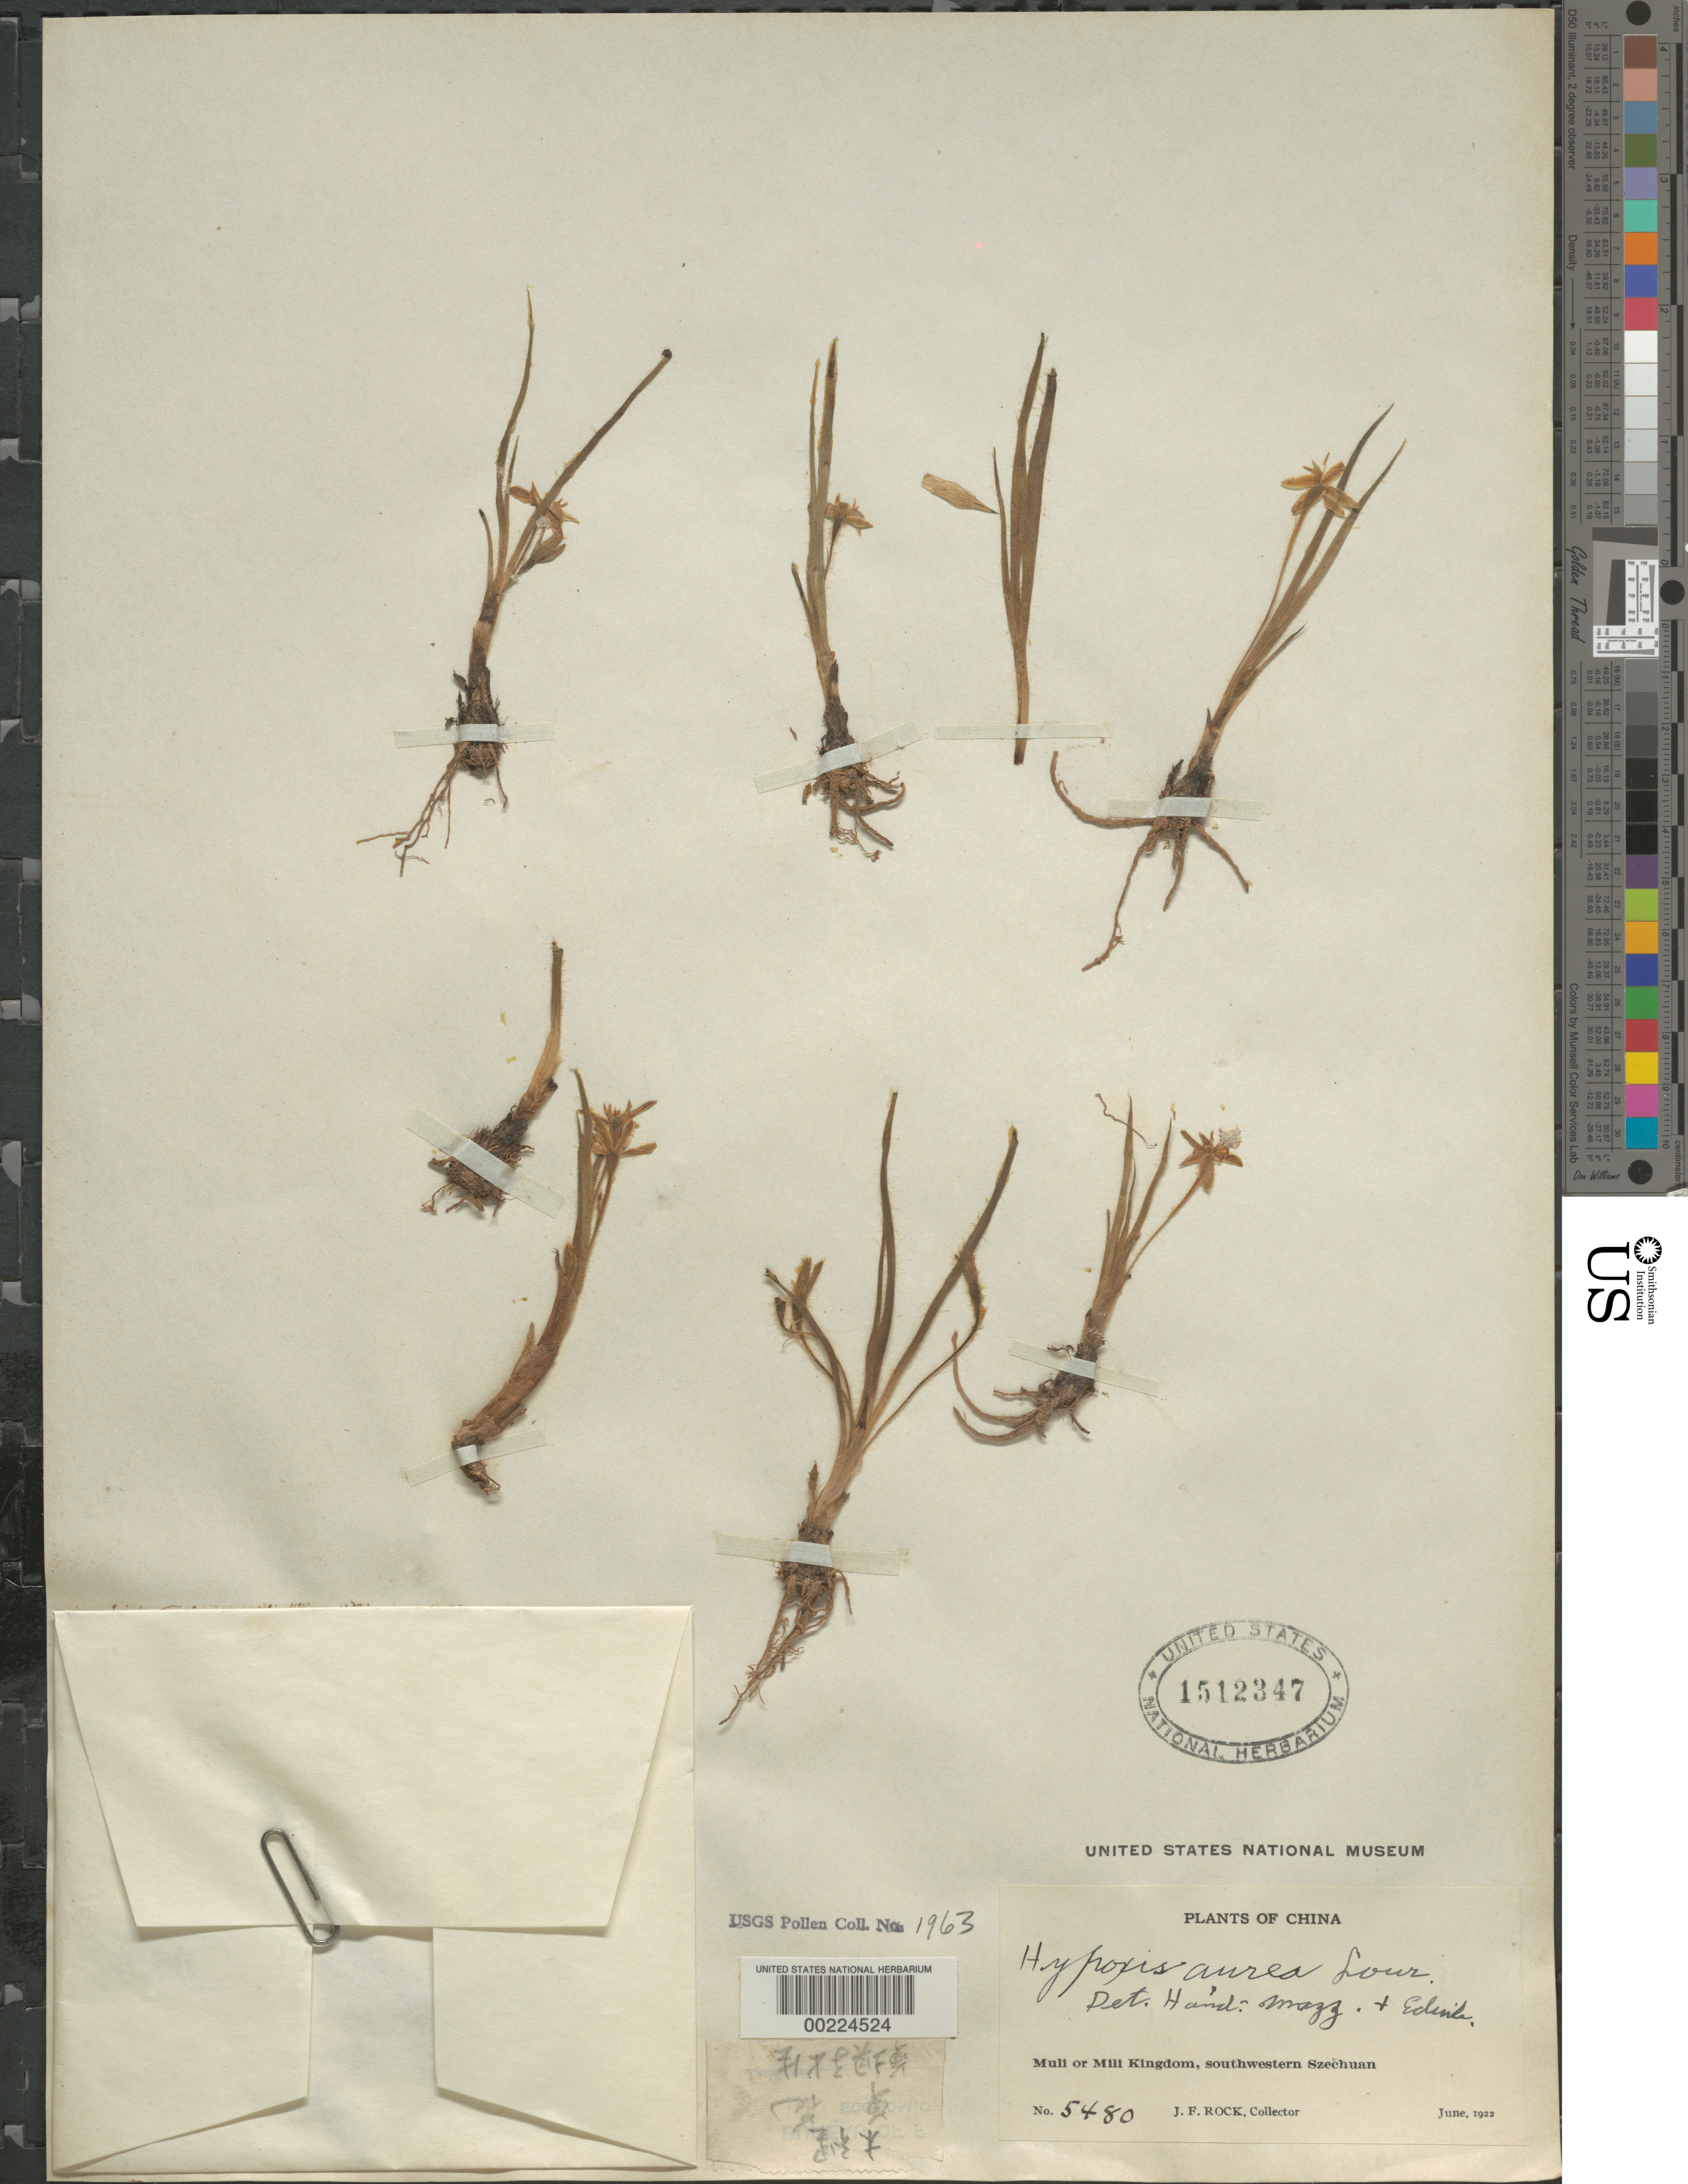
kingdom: Plantae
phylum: Tracheophyta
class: Liliopsida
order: Asparagales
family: Hypoxidaceae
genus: Hypoxis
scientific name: Hypoxis aurea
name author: Lour.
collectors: J. F. Rock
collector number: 5480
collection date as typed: Jun 1922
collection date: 1922-06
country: China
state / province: Sichuan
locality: Muli or mili kingdom, sw szechuan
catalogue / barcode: US 1512347